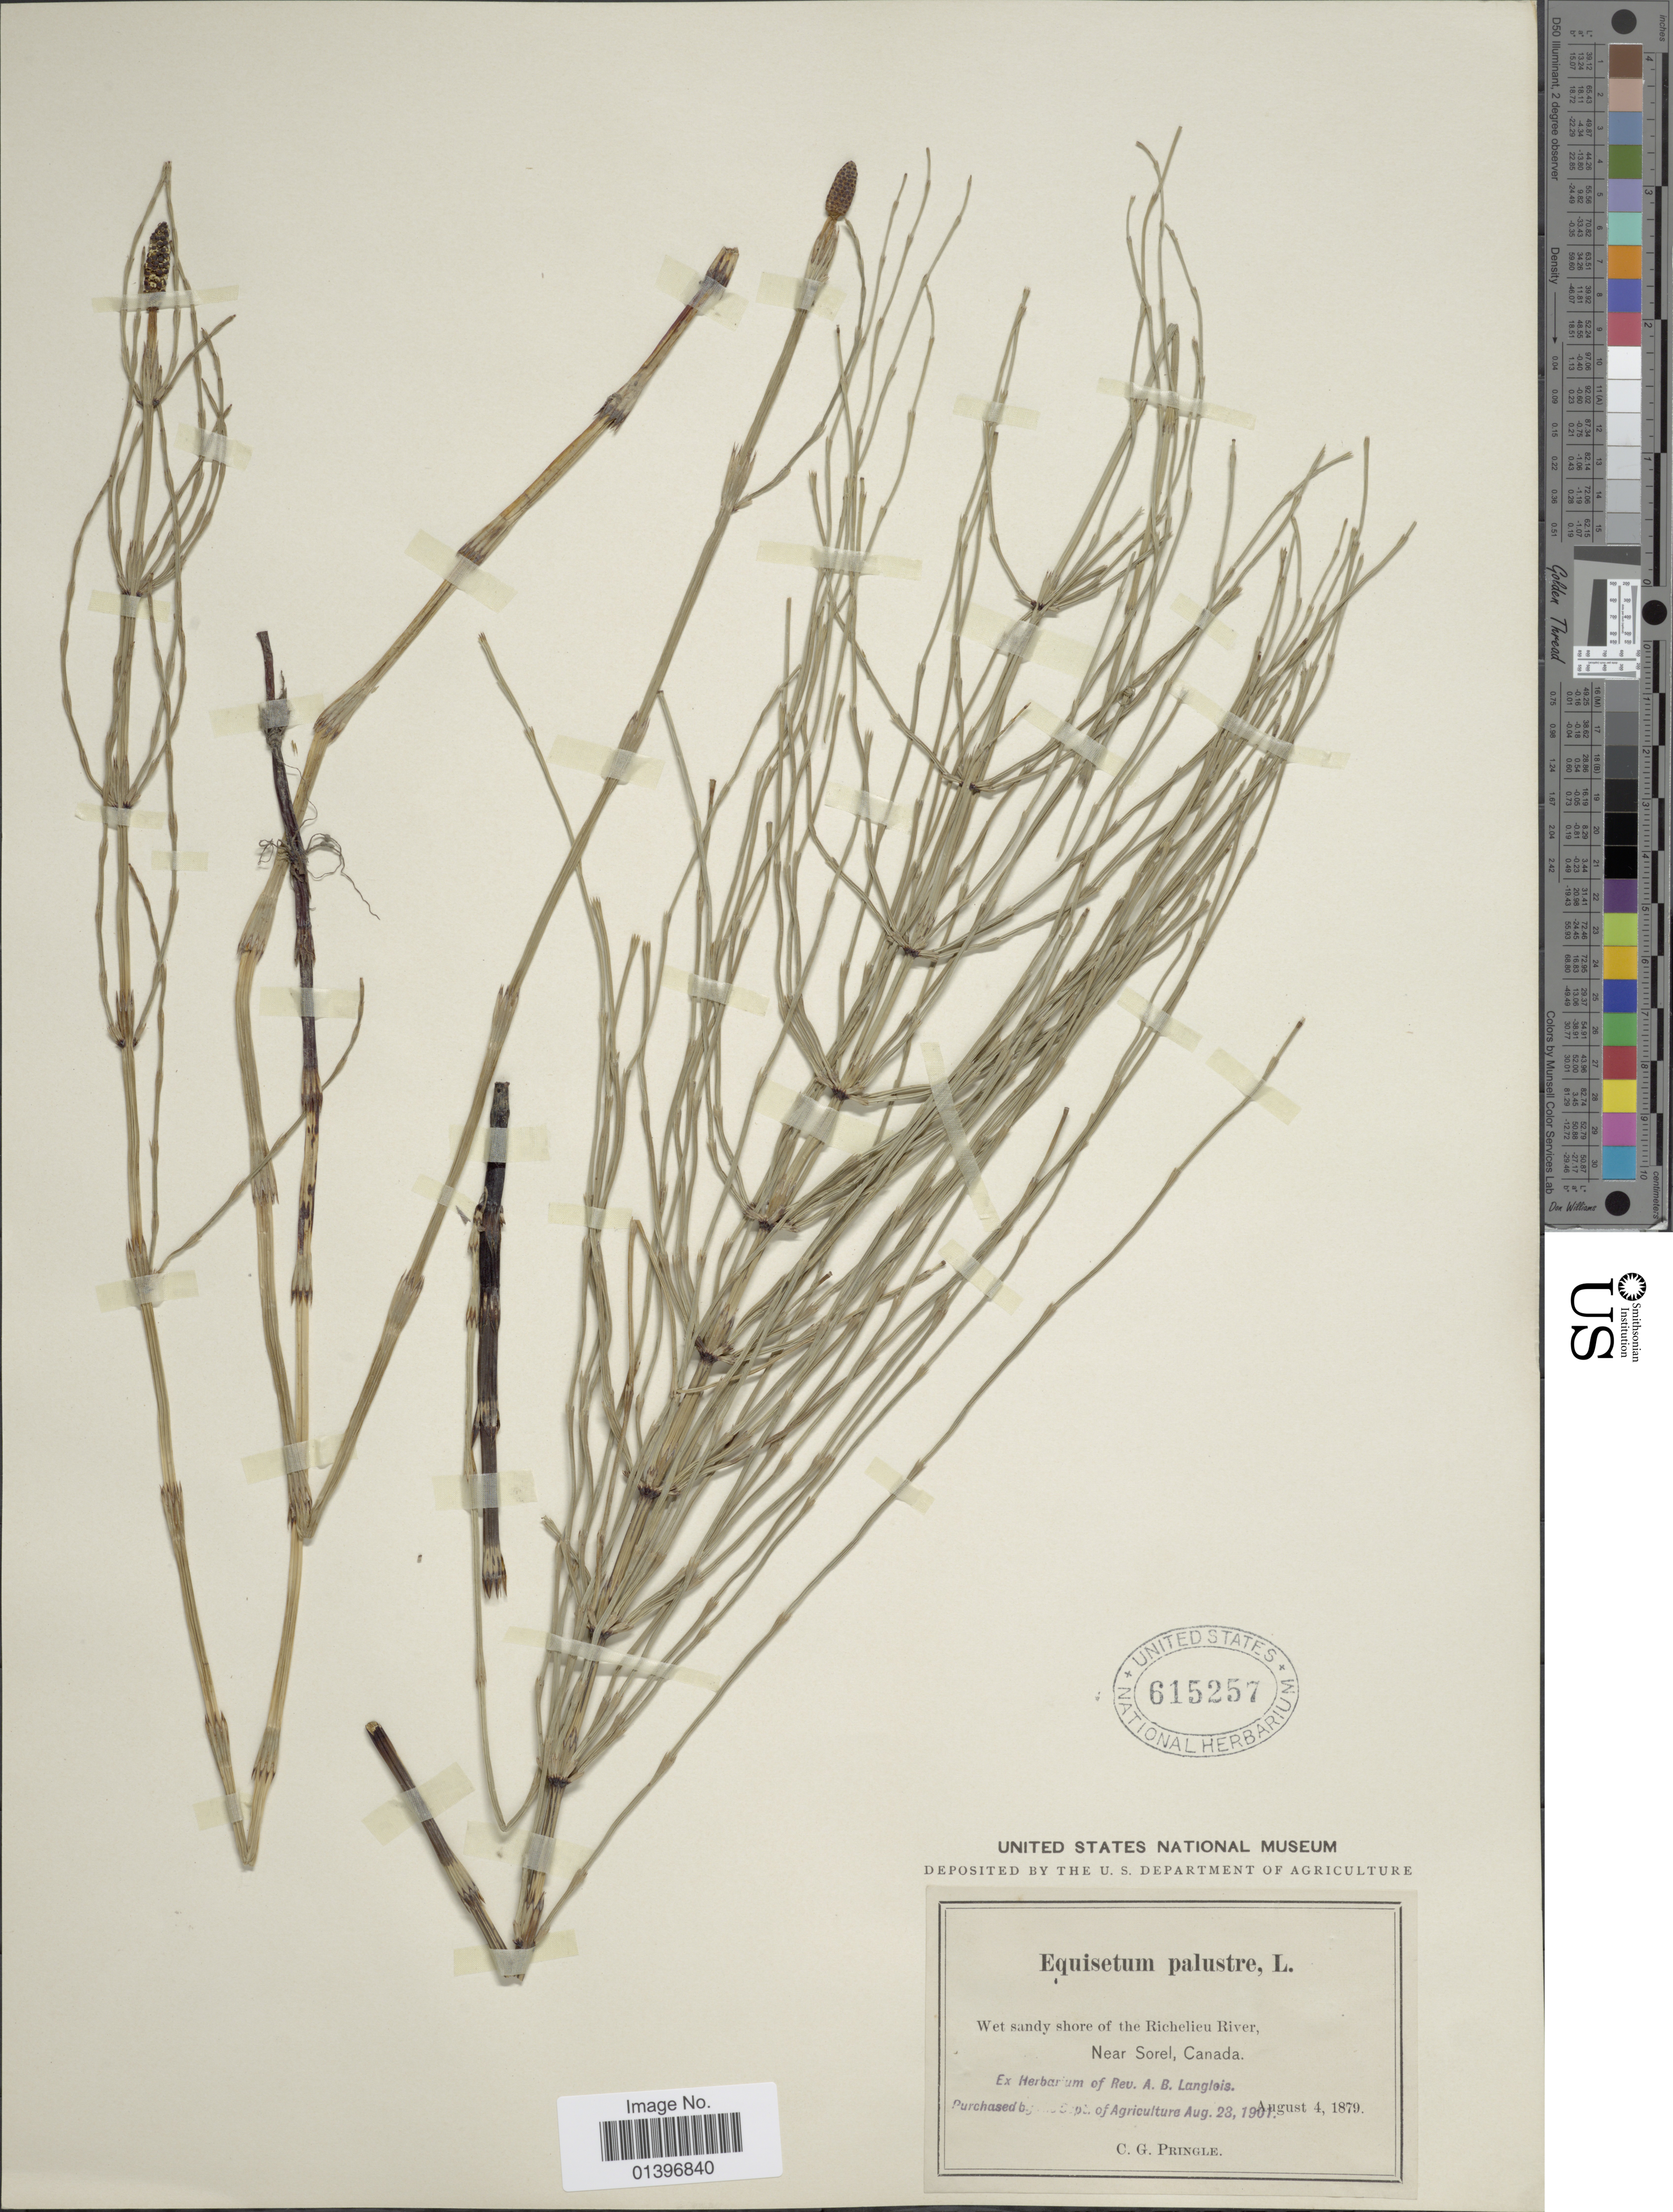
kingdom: Plantae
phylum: Tracheophyta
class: Polypodiopsida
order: Equisetales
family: Equisetaceae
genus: Equisetum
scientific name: Equisetum palustre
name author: L.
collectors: C. G. Pringle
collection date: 1879-08-04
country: Canada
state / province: Quebec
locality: Wet sandy shore of the Richelieu River, near Sorel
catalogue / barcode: US 615257